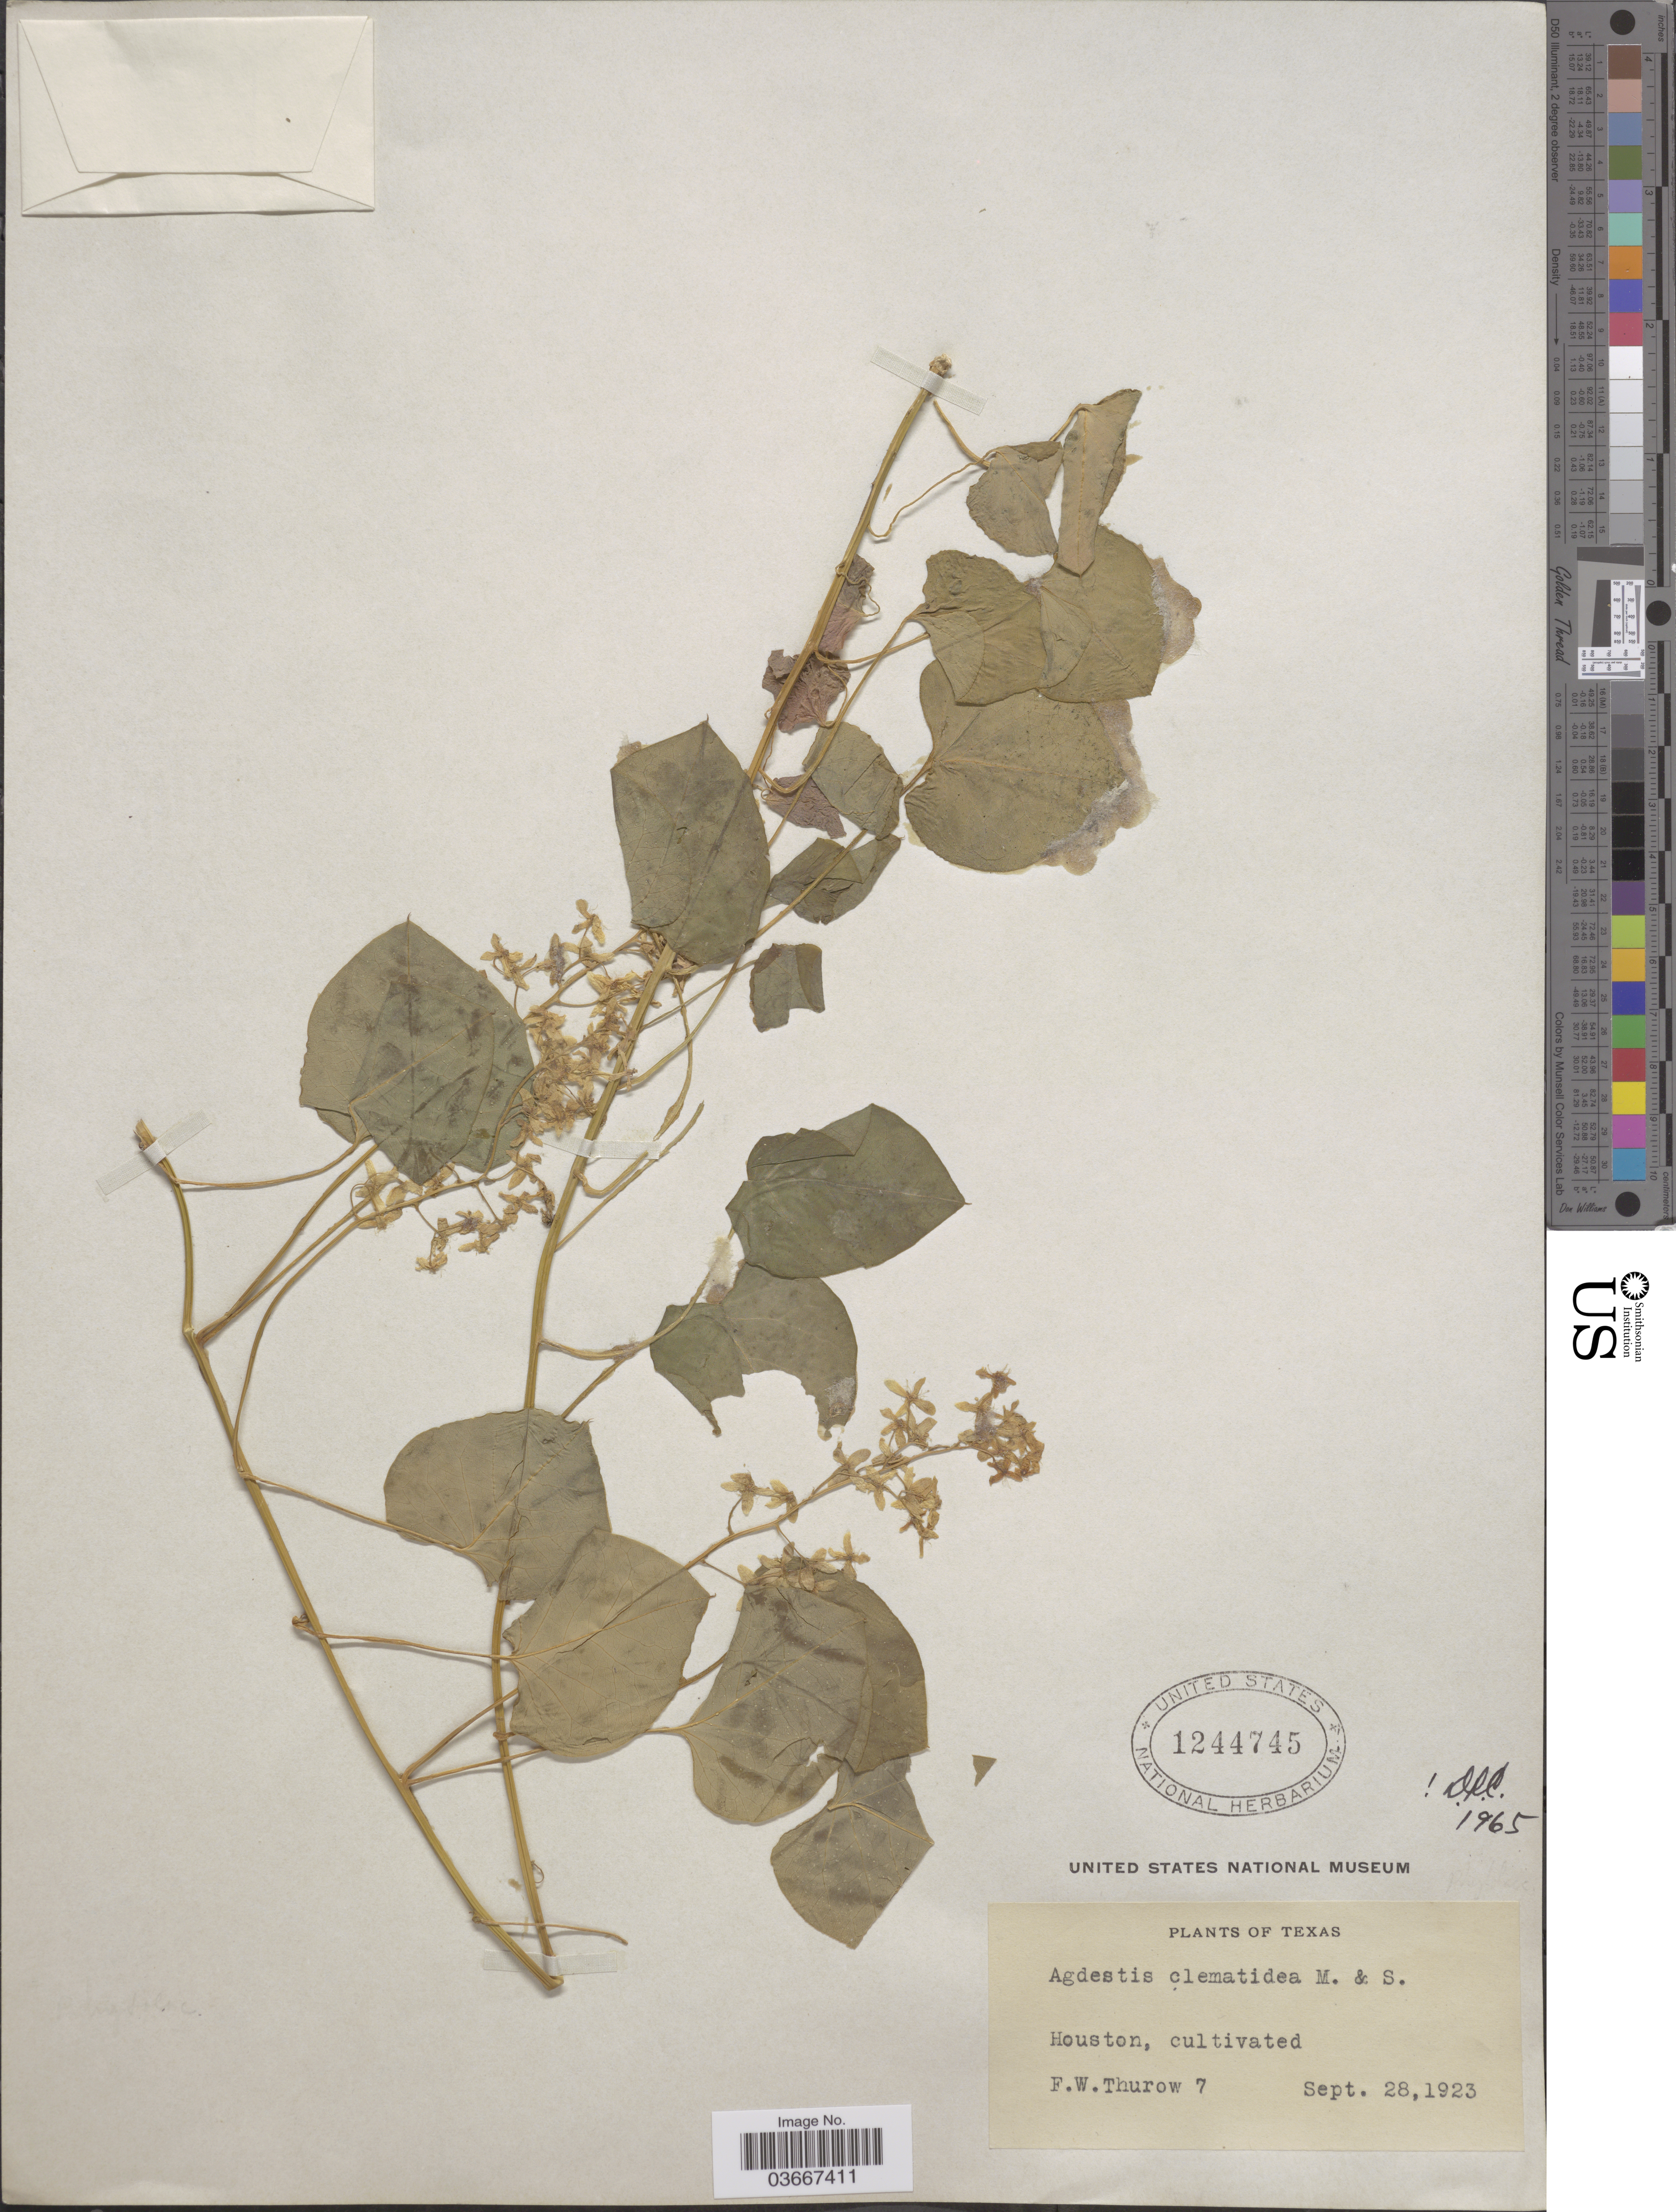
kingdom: Plantae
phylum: Tracheophyta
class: Magnoliopsida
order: Caryophyllales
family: Agdestidaceae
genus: Agdestis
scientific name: Agdestis clematidea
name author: Moc. & Sessé ex DC.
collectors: F. W. Thurow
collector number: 7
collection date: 1923-09-28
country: United States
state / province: Texas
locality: Houston.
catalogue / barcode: US 1244745